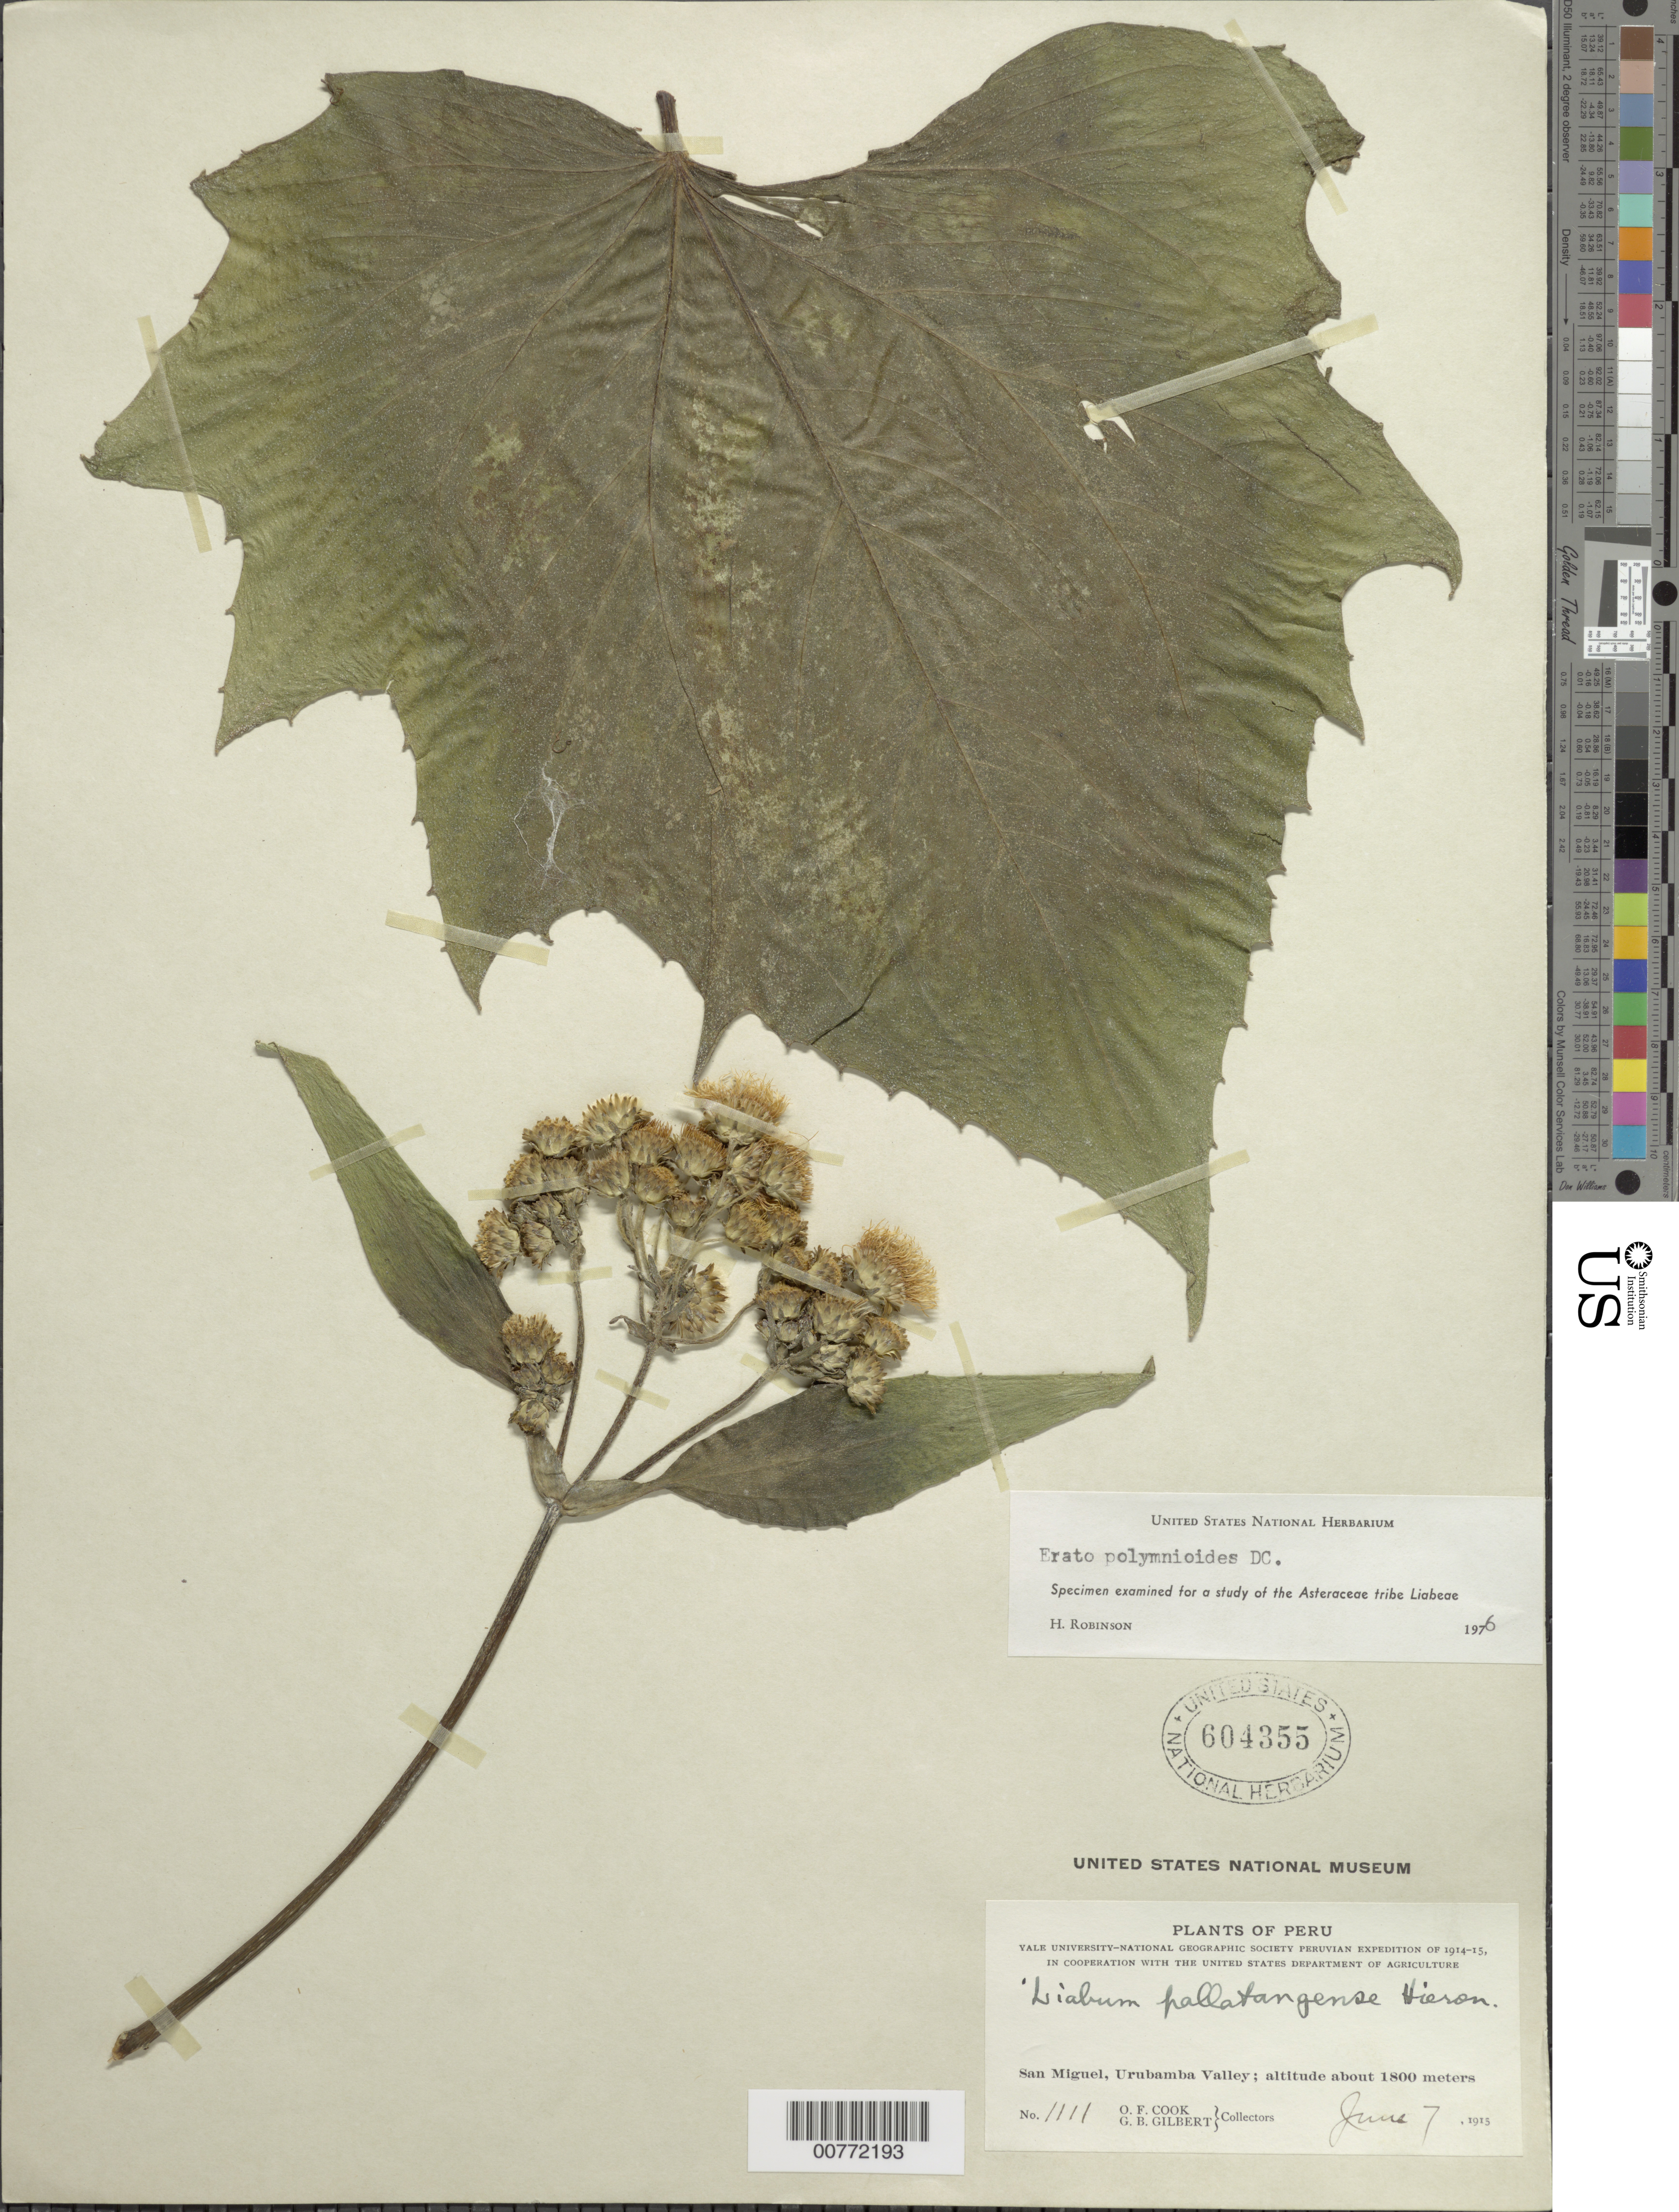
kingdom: Plantae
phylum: Tracheophyta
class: Magnoliopsida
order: Asterales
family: Asteraceae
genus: Erato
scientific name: Erato polymnioides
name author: DC.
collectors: O. F. Cook & G. B. Gilbert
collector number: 1111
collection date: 1913-06-07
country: Peru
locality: San Miguel, Urubamba Valley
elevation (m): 1800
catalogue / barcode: US 604355